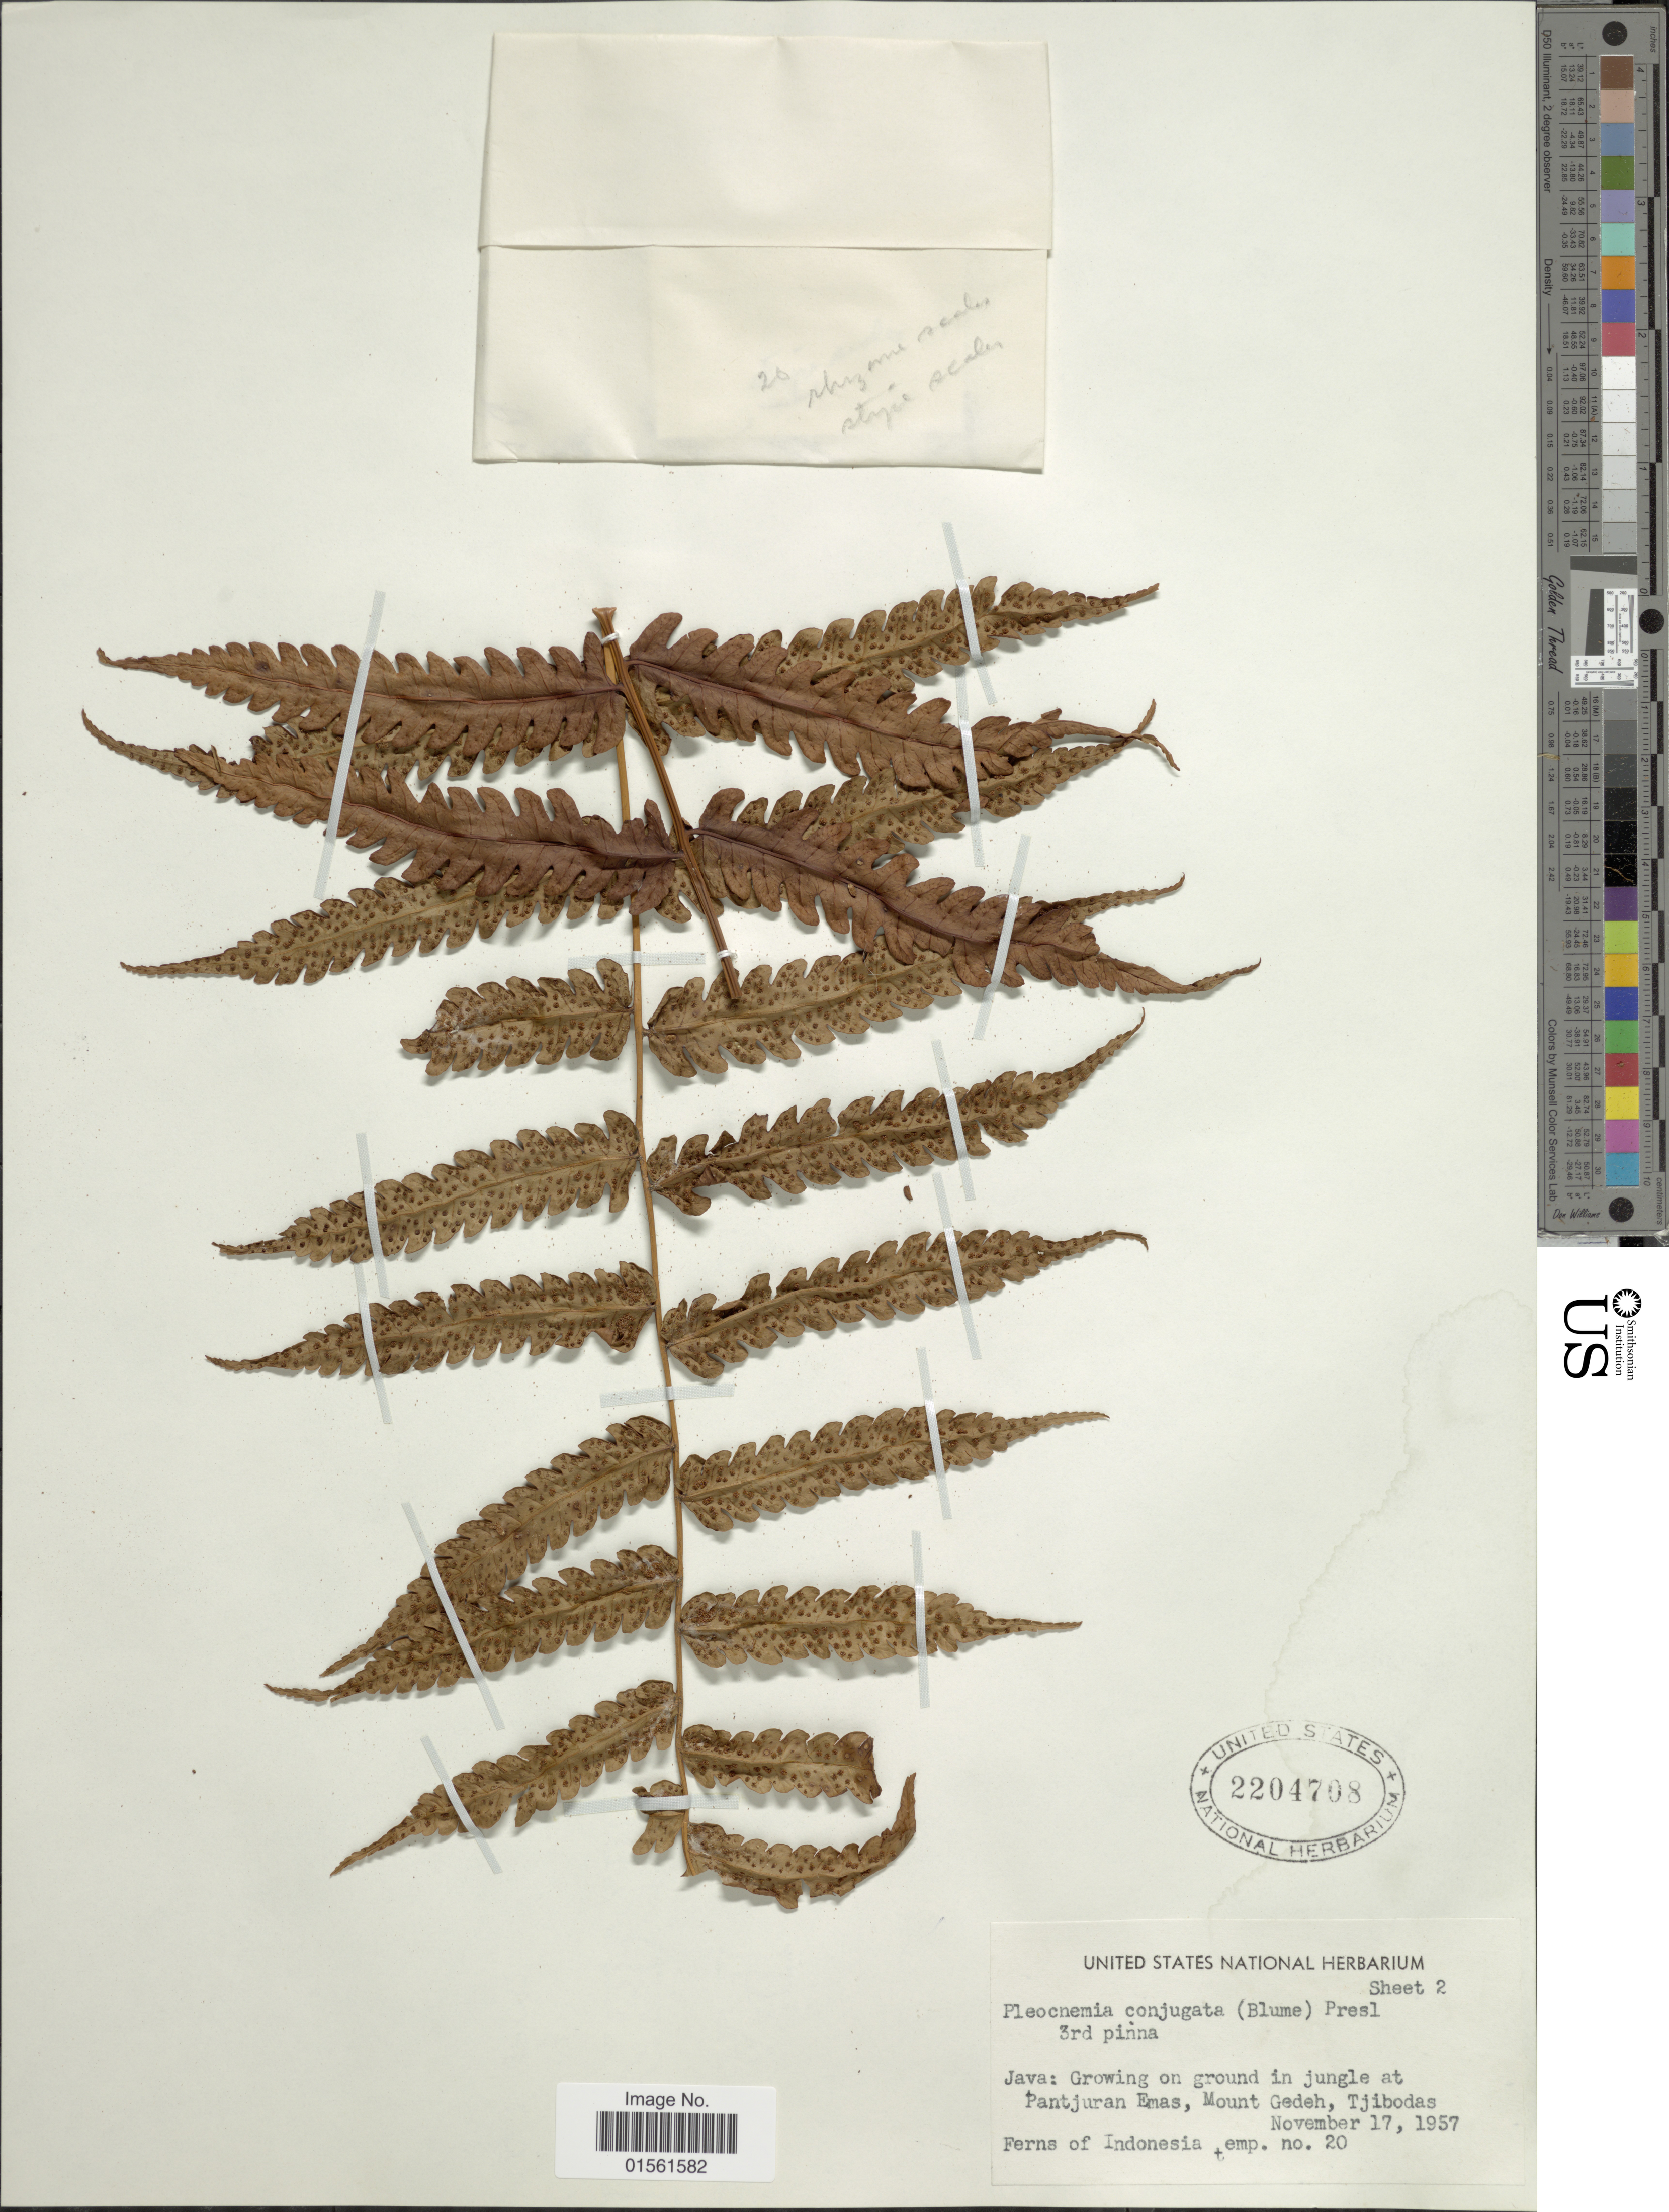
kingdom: Plantae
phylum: Tracheophyta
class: Polypodiopsida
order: Polypodiales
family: Dryopteridaceae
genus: Pleocnemia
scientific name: Pleocnemia conjugata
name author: (Blume) C. Presl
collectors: ex herb. United States National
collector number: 20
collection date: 1957-11-17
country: Indonesia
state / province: Java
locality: Java: Growing on grounf in jungle at Pantjuran Emas, Mount Gedeh, Tjibodas.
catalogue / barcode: US 2204708